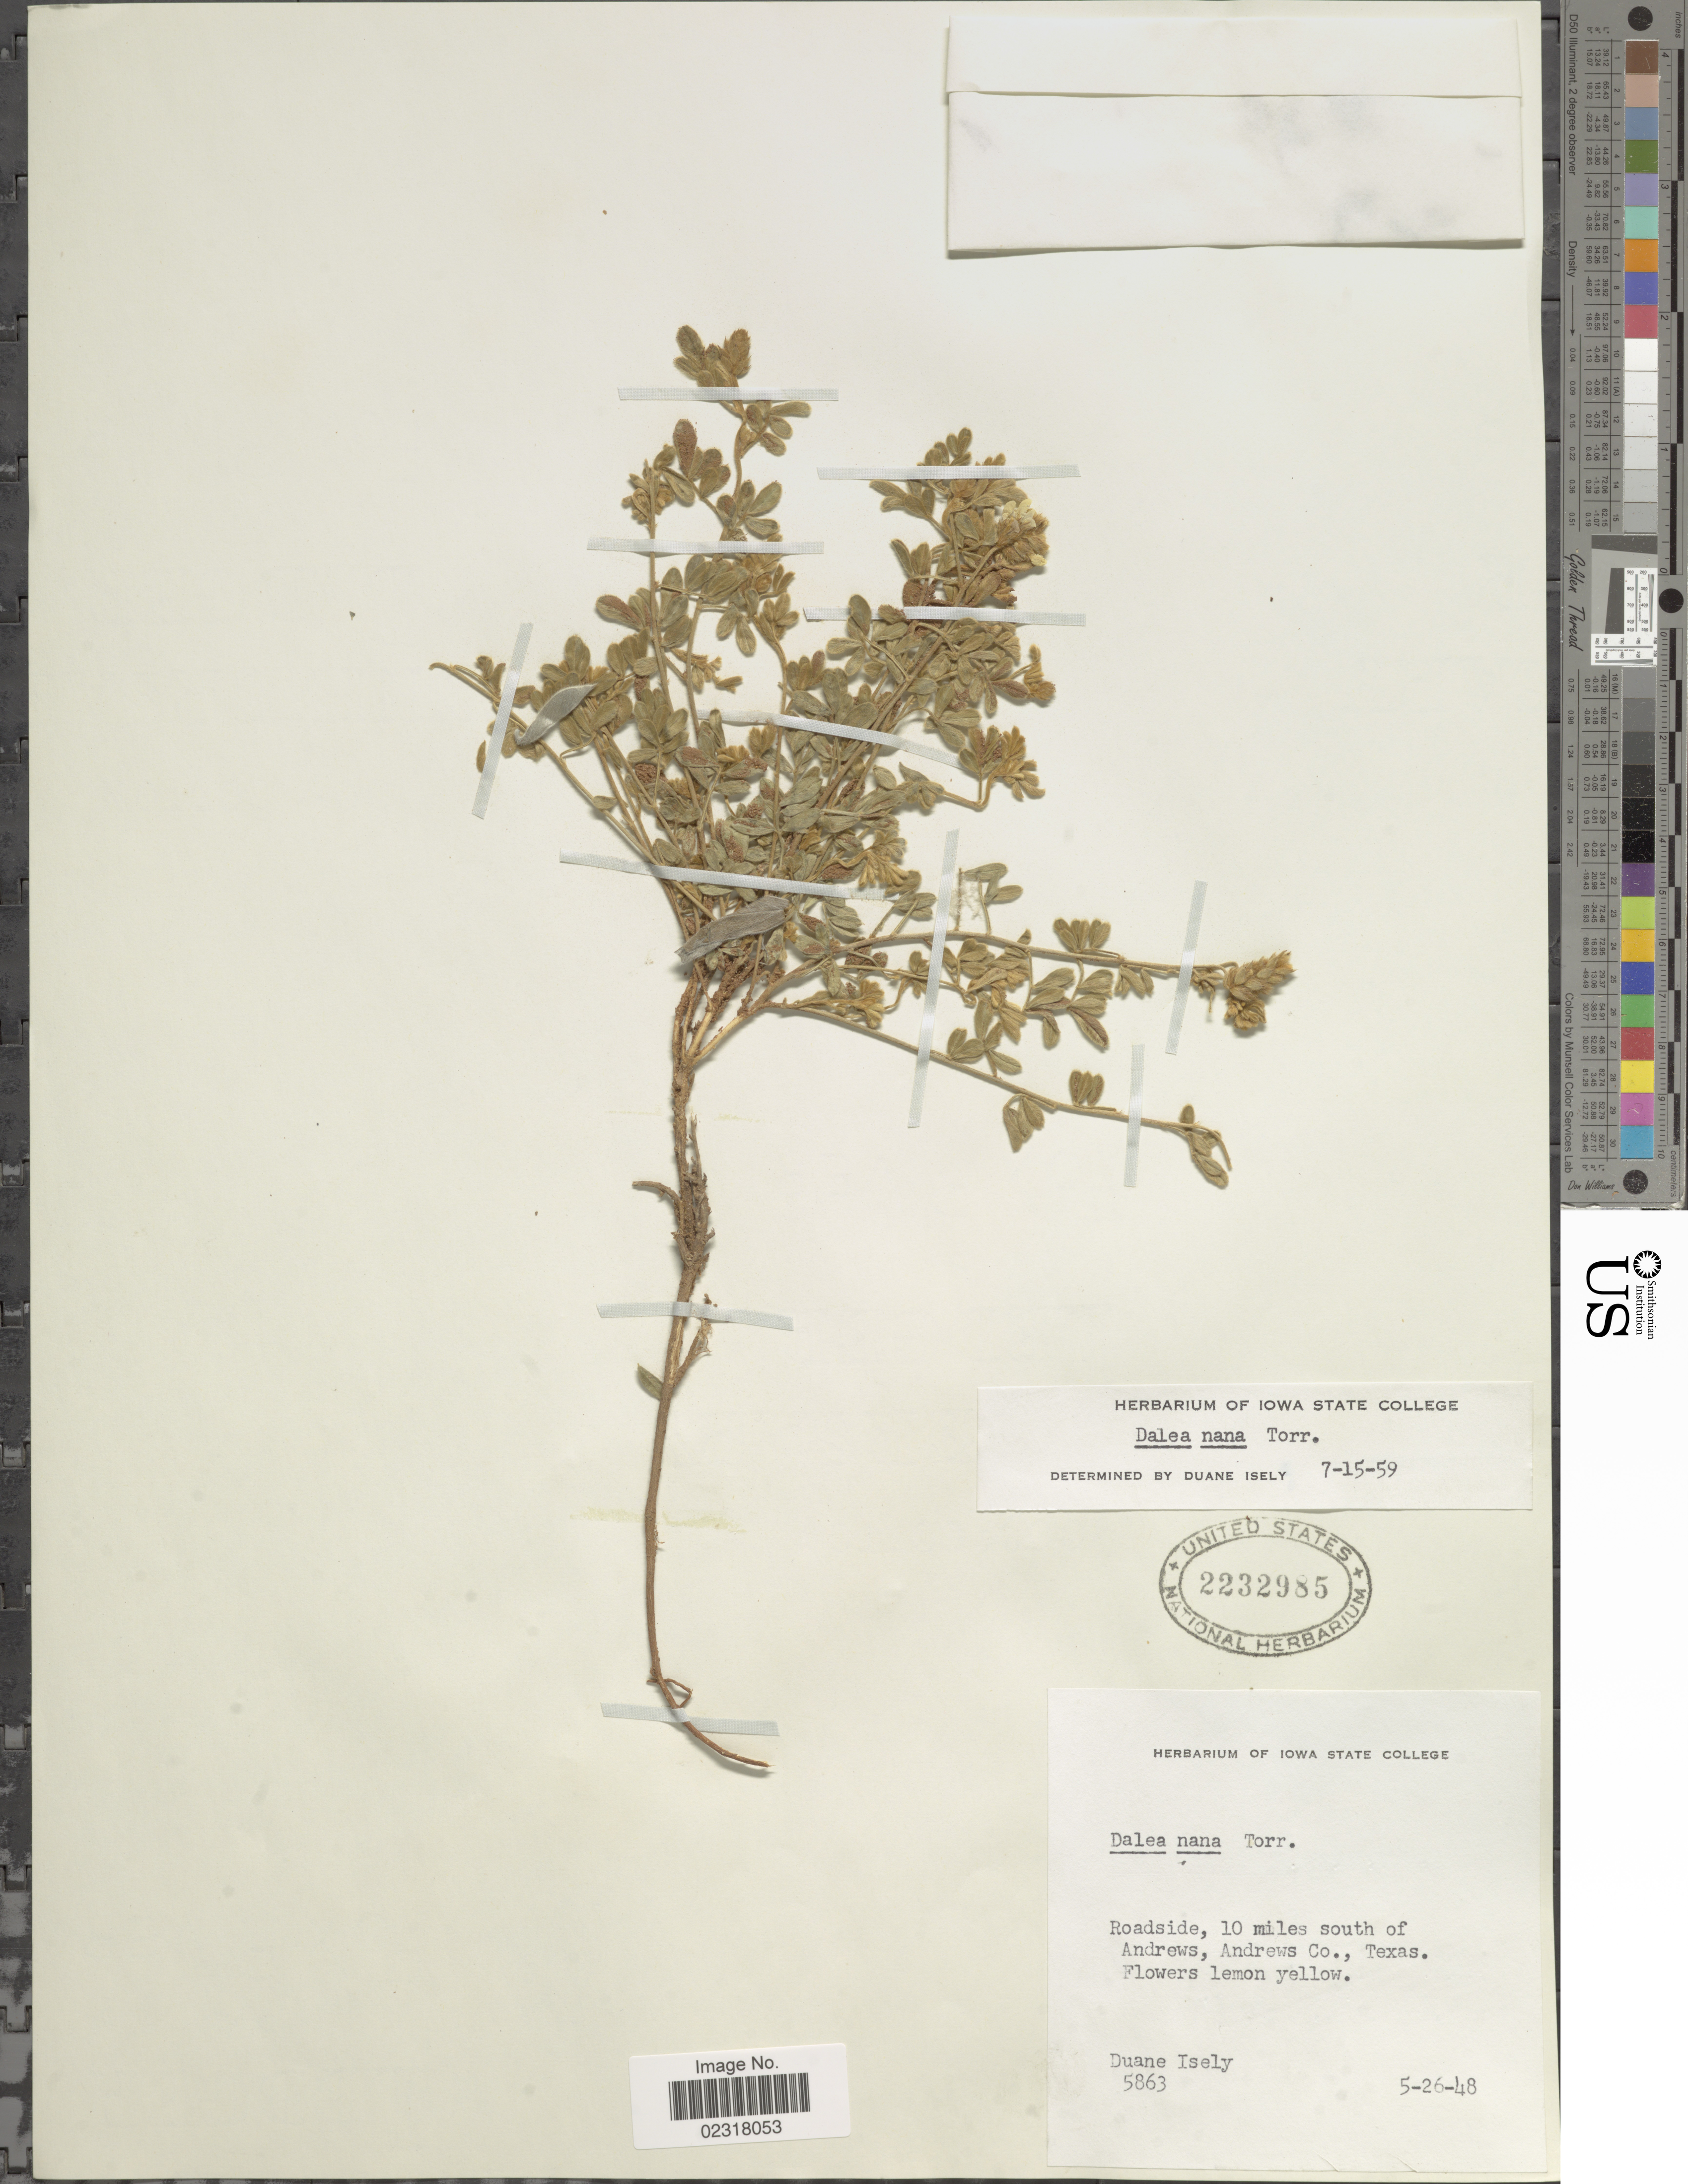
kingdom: Plantae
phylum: Tracheophyta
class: Magnoliopsida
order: Fabales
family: Fabaceae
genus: Dalea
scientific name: Dalea nana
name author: Torr. & A. Gray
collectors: D. Isely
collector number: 5863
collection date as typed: Transcribed d/m/y: 26/5/48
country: United States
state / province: Texas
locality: Roadside, 10 miles south of Andrews, Andrews Co.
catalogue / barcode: US 2232985